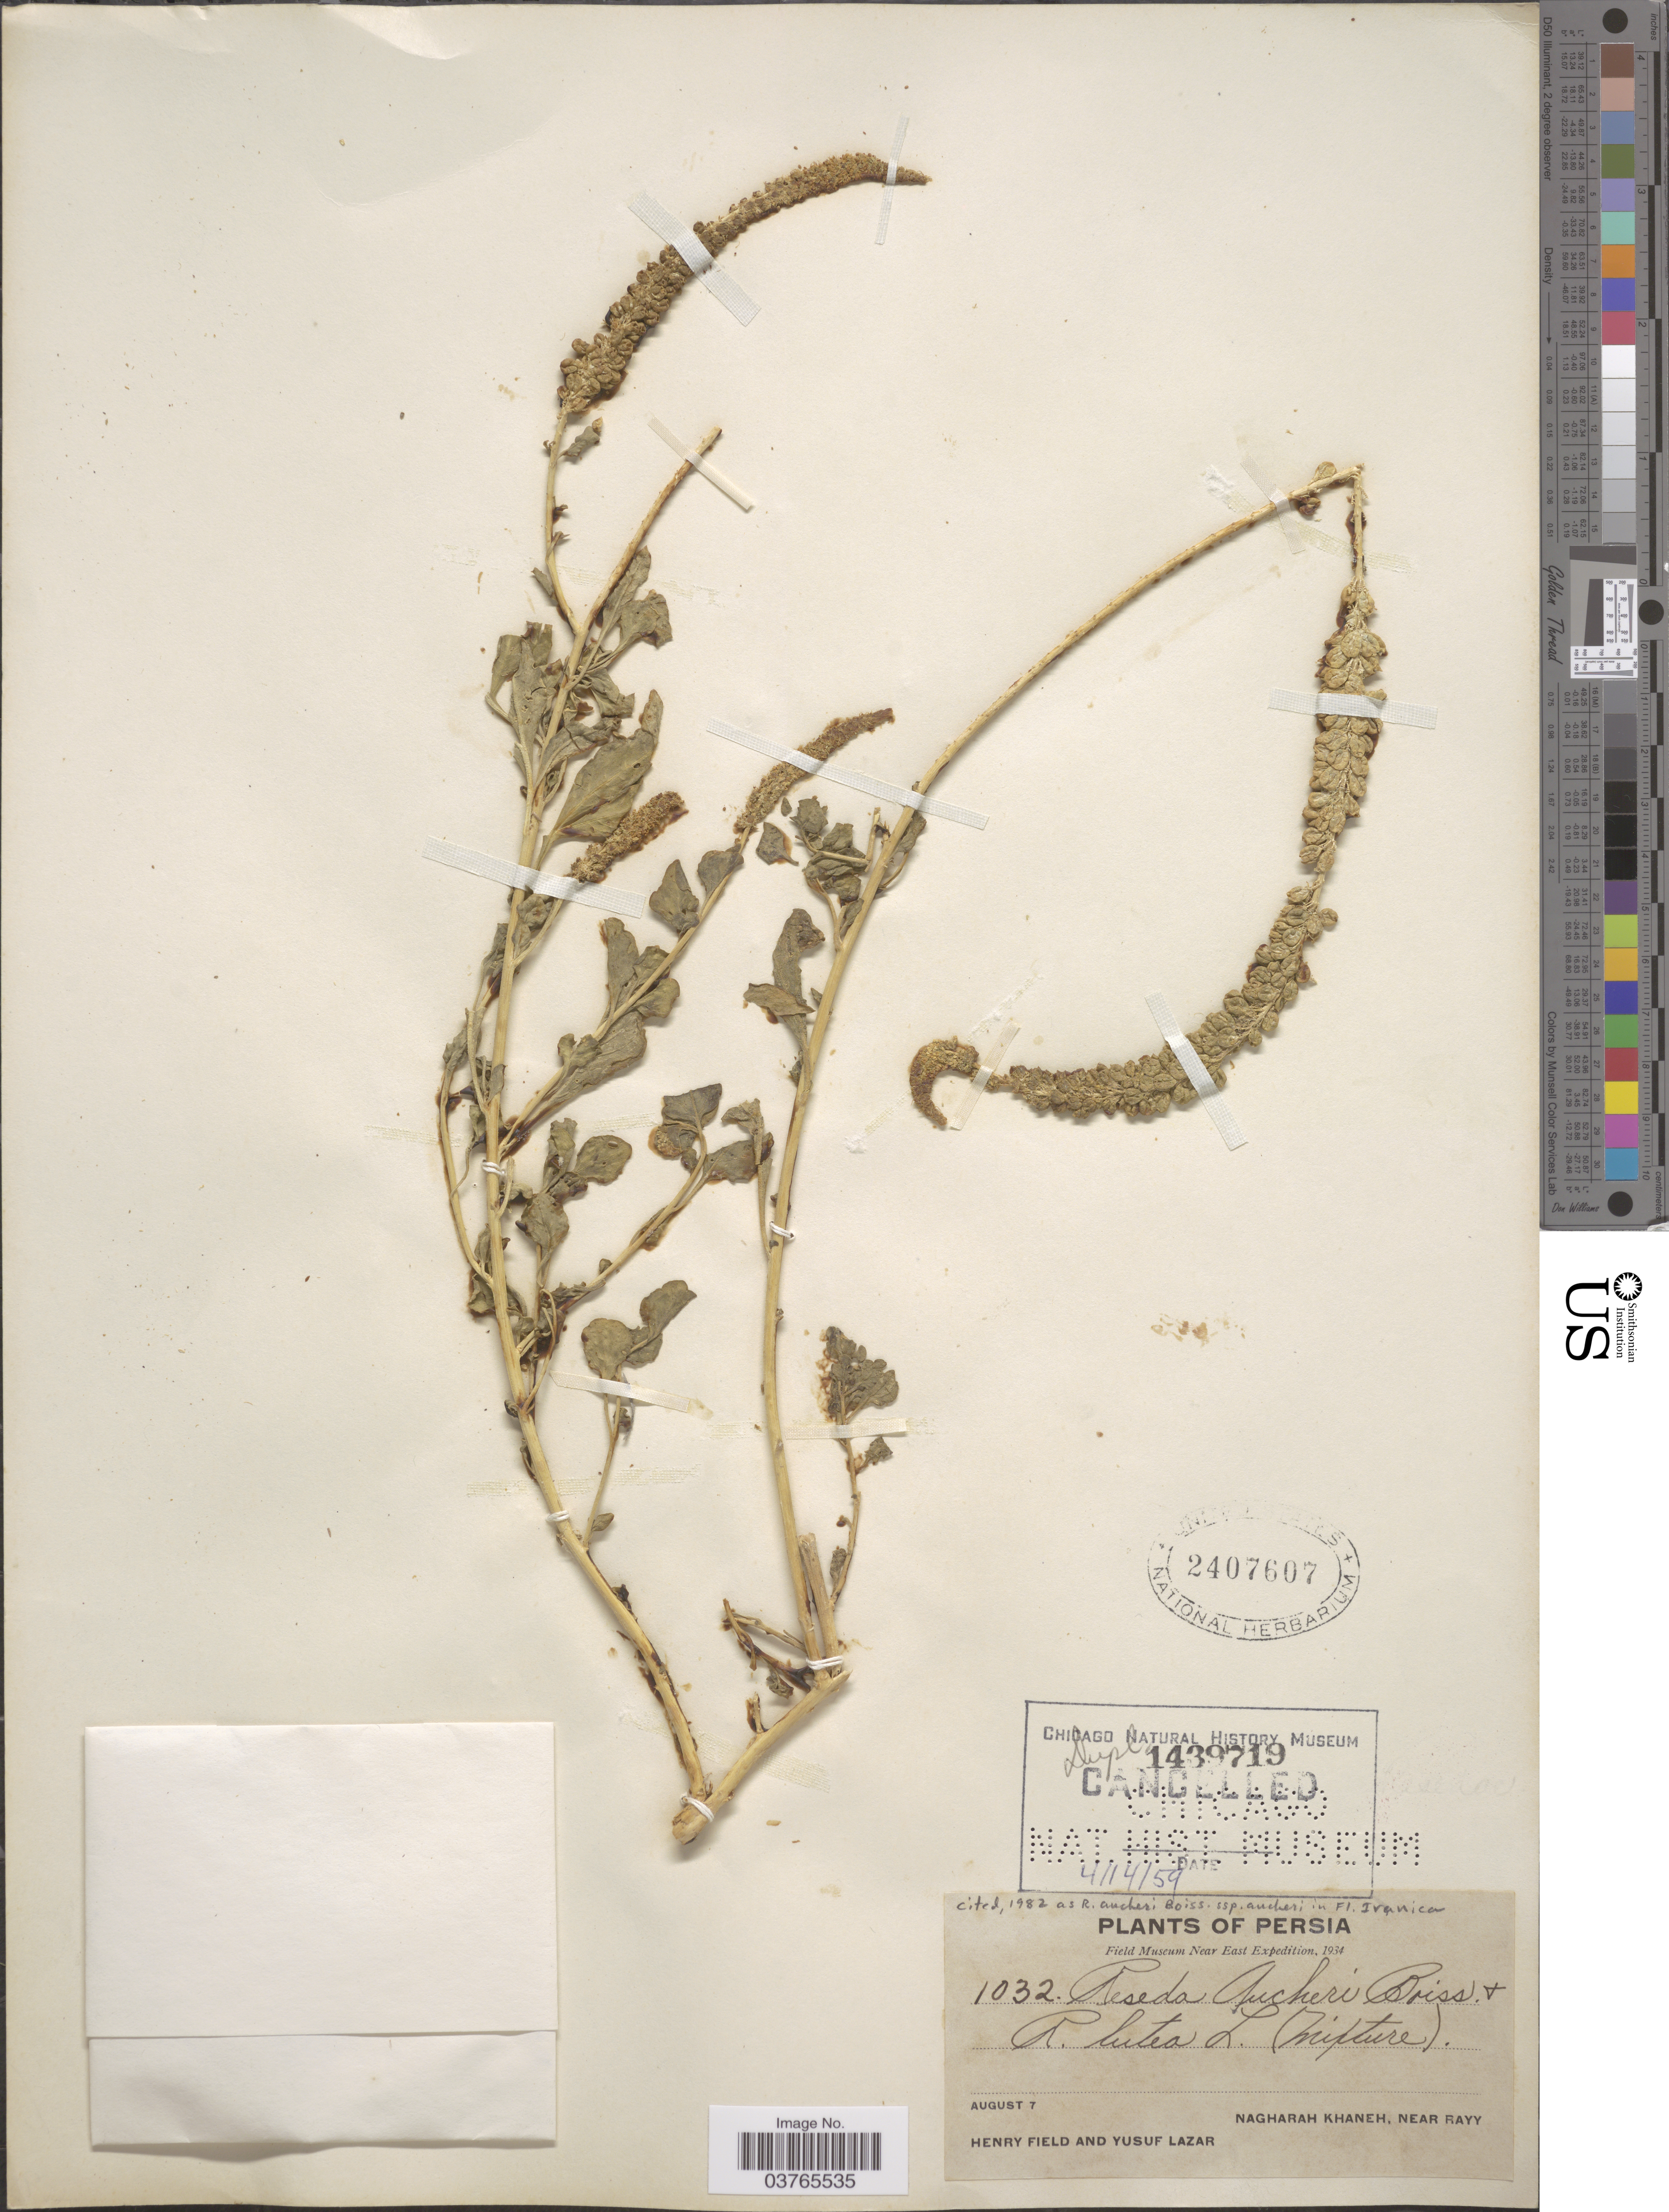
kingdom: Plantae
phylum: Tracheophyta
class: Magnoliopsida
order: Brassicales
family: Resedaceae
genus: Reseda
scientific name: Reseda aucheri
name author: Boiss.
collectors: H. Field & Y. Lazar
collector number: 1032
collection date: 1934-08-07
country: Iran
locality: Nagharah Khaneh, Near Rayy.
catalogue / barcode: US 2407607